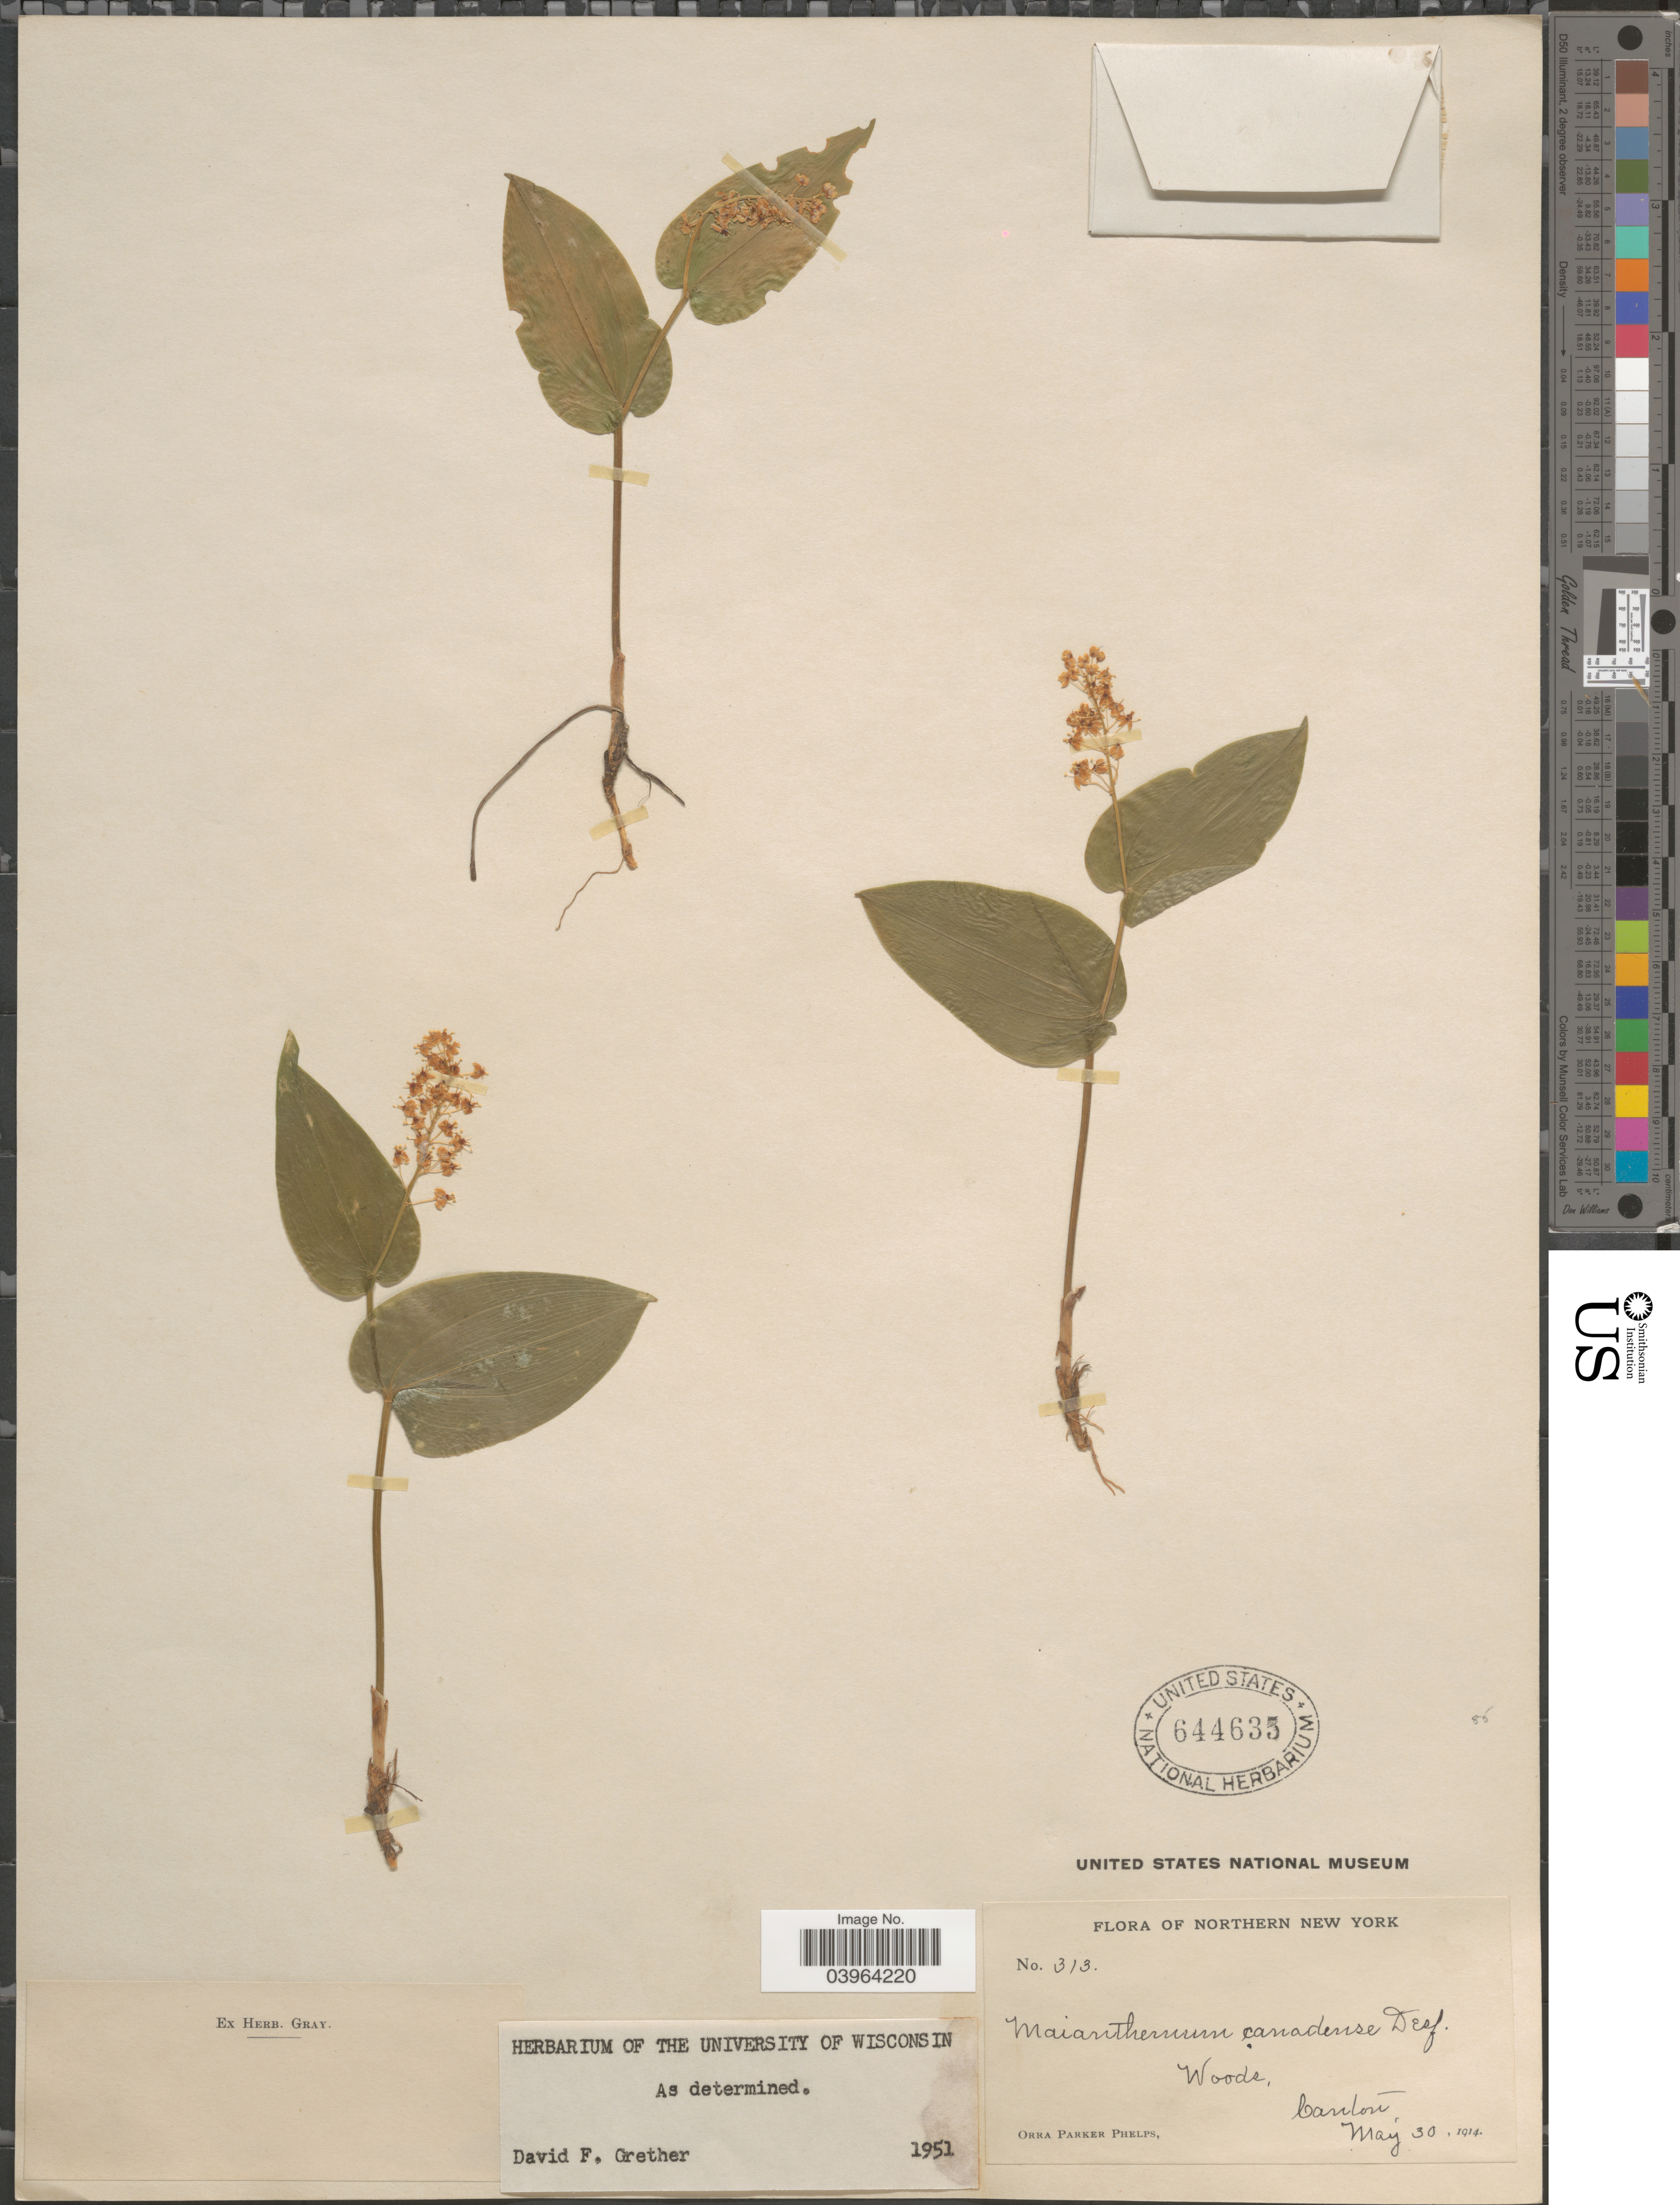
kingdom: Plantae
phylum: Tracheophyta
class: Liliopsida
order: Asparagales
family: Asparagaceae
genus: Maianthemum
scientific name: Maianthemum canadense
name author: Desf.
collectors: O. P. Phelps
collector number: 313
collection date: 1914-05-30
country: United States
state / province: New York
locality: Northern New York. Canton.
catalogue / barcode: US 644635